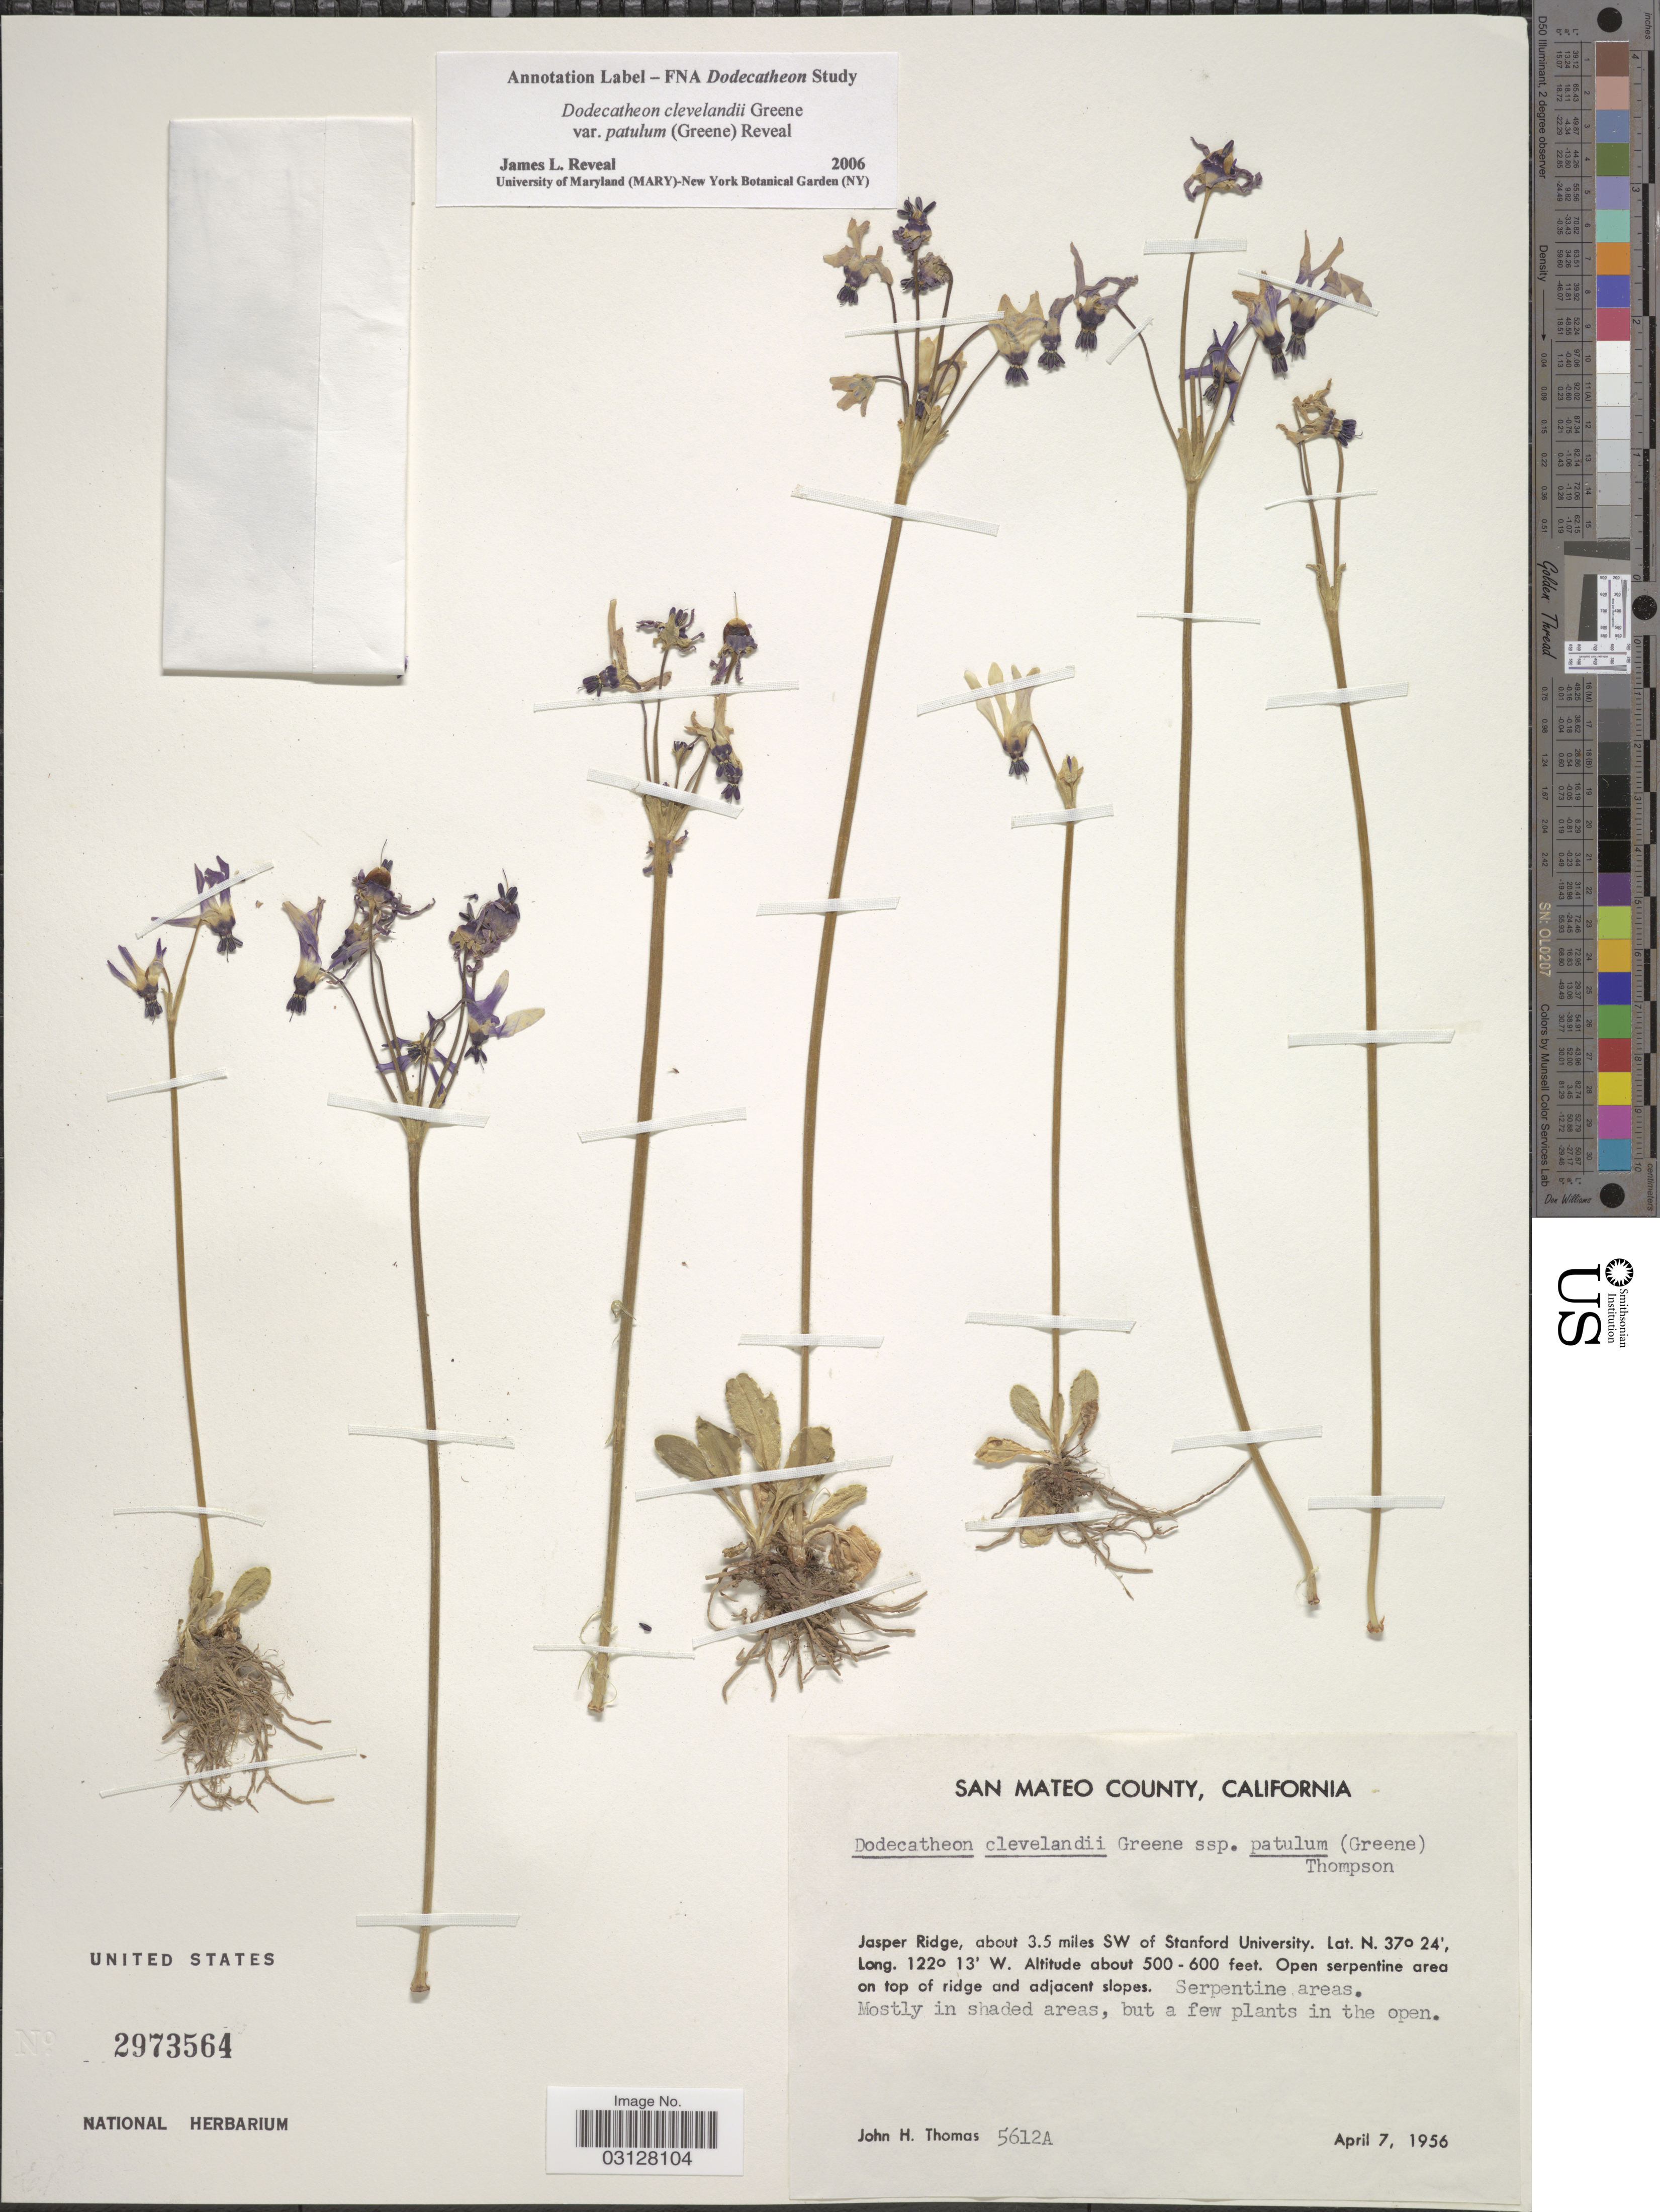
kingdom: Plantae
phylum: Tracheophyta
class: Magnoliopsida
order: Ericales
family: Primulaceae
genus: Dodecatheon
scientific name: Dodecatheon clevelandii var. patulum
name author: (Kuntze) Reveal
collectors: J. H. Thomas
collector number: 5612A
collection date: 1956-04-07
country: United States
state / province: California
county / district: San Mateo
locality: San Mateo County. Jasper Ridge, about 3.5 miles SW of Stanford University.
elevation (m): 152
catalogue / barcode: US 2973564